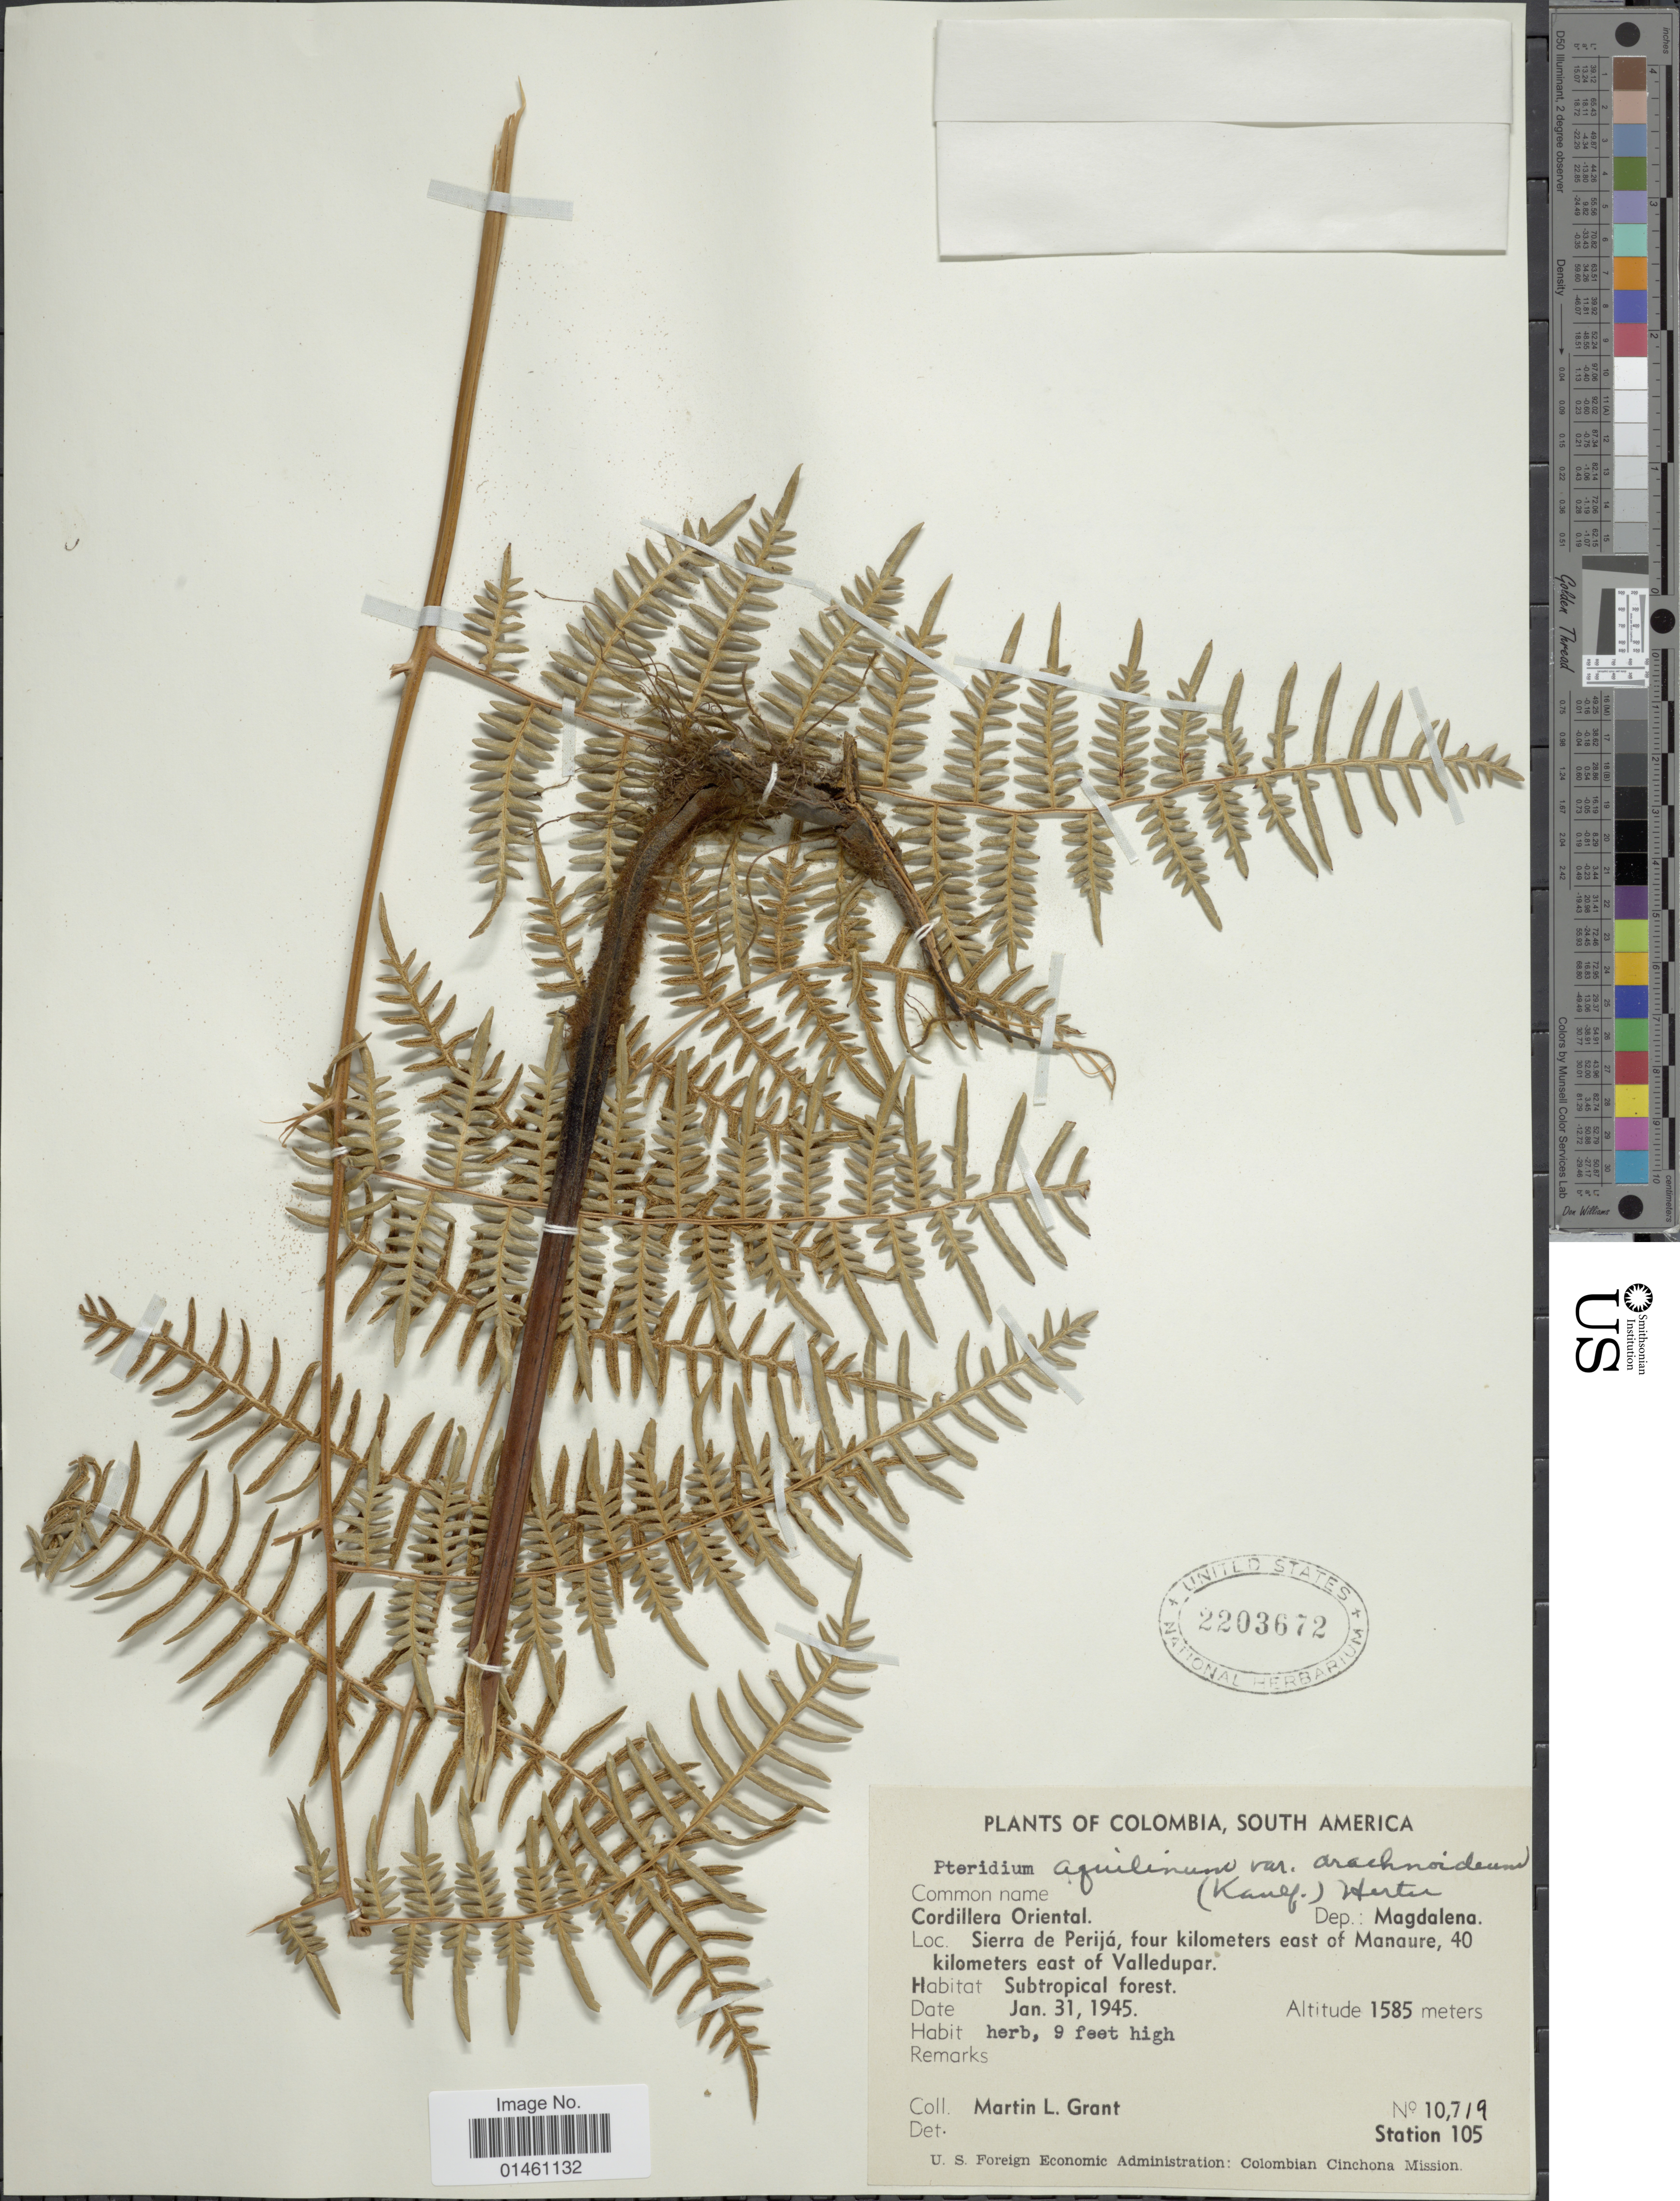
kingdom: Plantae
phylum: Tracheophyta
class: Polypodiopsida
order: Polypodiales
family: Dennstaedtiaceae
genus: Pteridium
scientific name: Pteridium aquilinum var. arachnoideum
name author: (Kaulf.) Herter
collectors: M. L. Grant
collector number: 10719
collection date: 1945-01-31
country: Colombia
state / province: Magdalena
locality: Cordillera Oriental, Sierra de Perijá, four kilometers east of Manaure, 40 kilometers east of Valledupar, subtropical forest.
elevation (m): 1585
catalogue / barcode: US 2203672